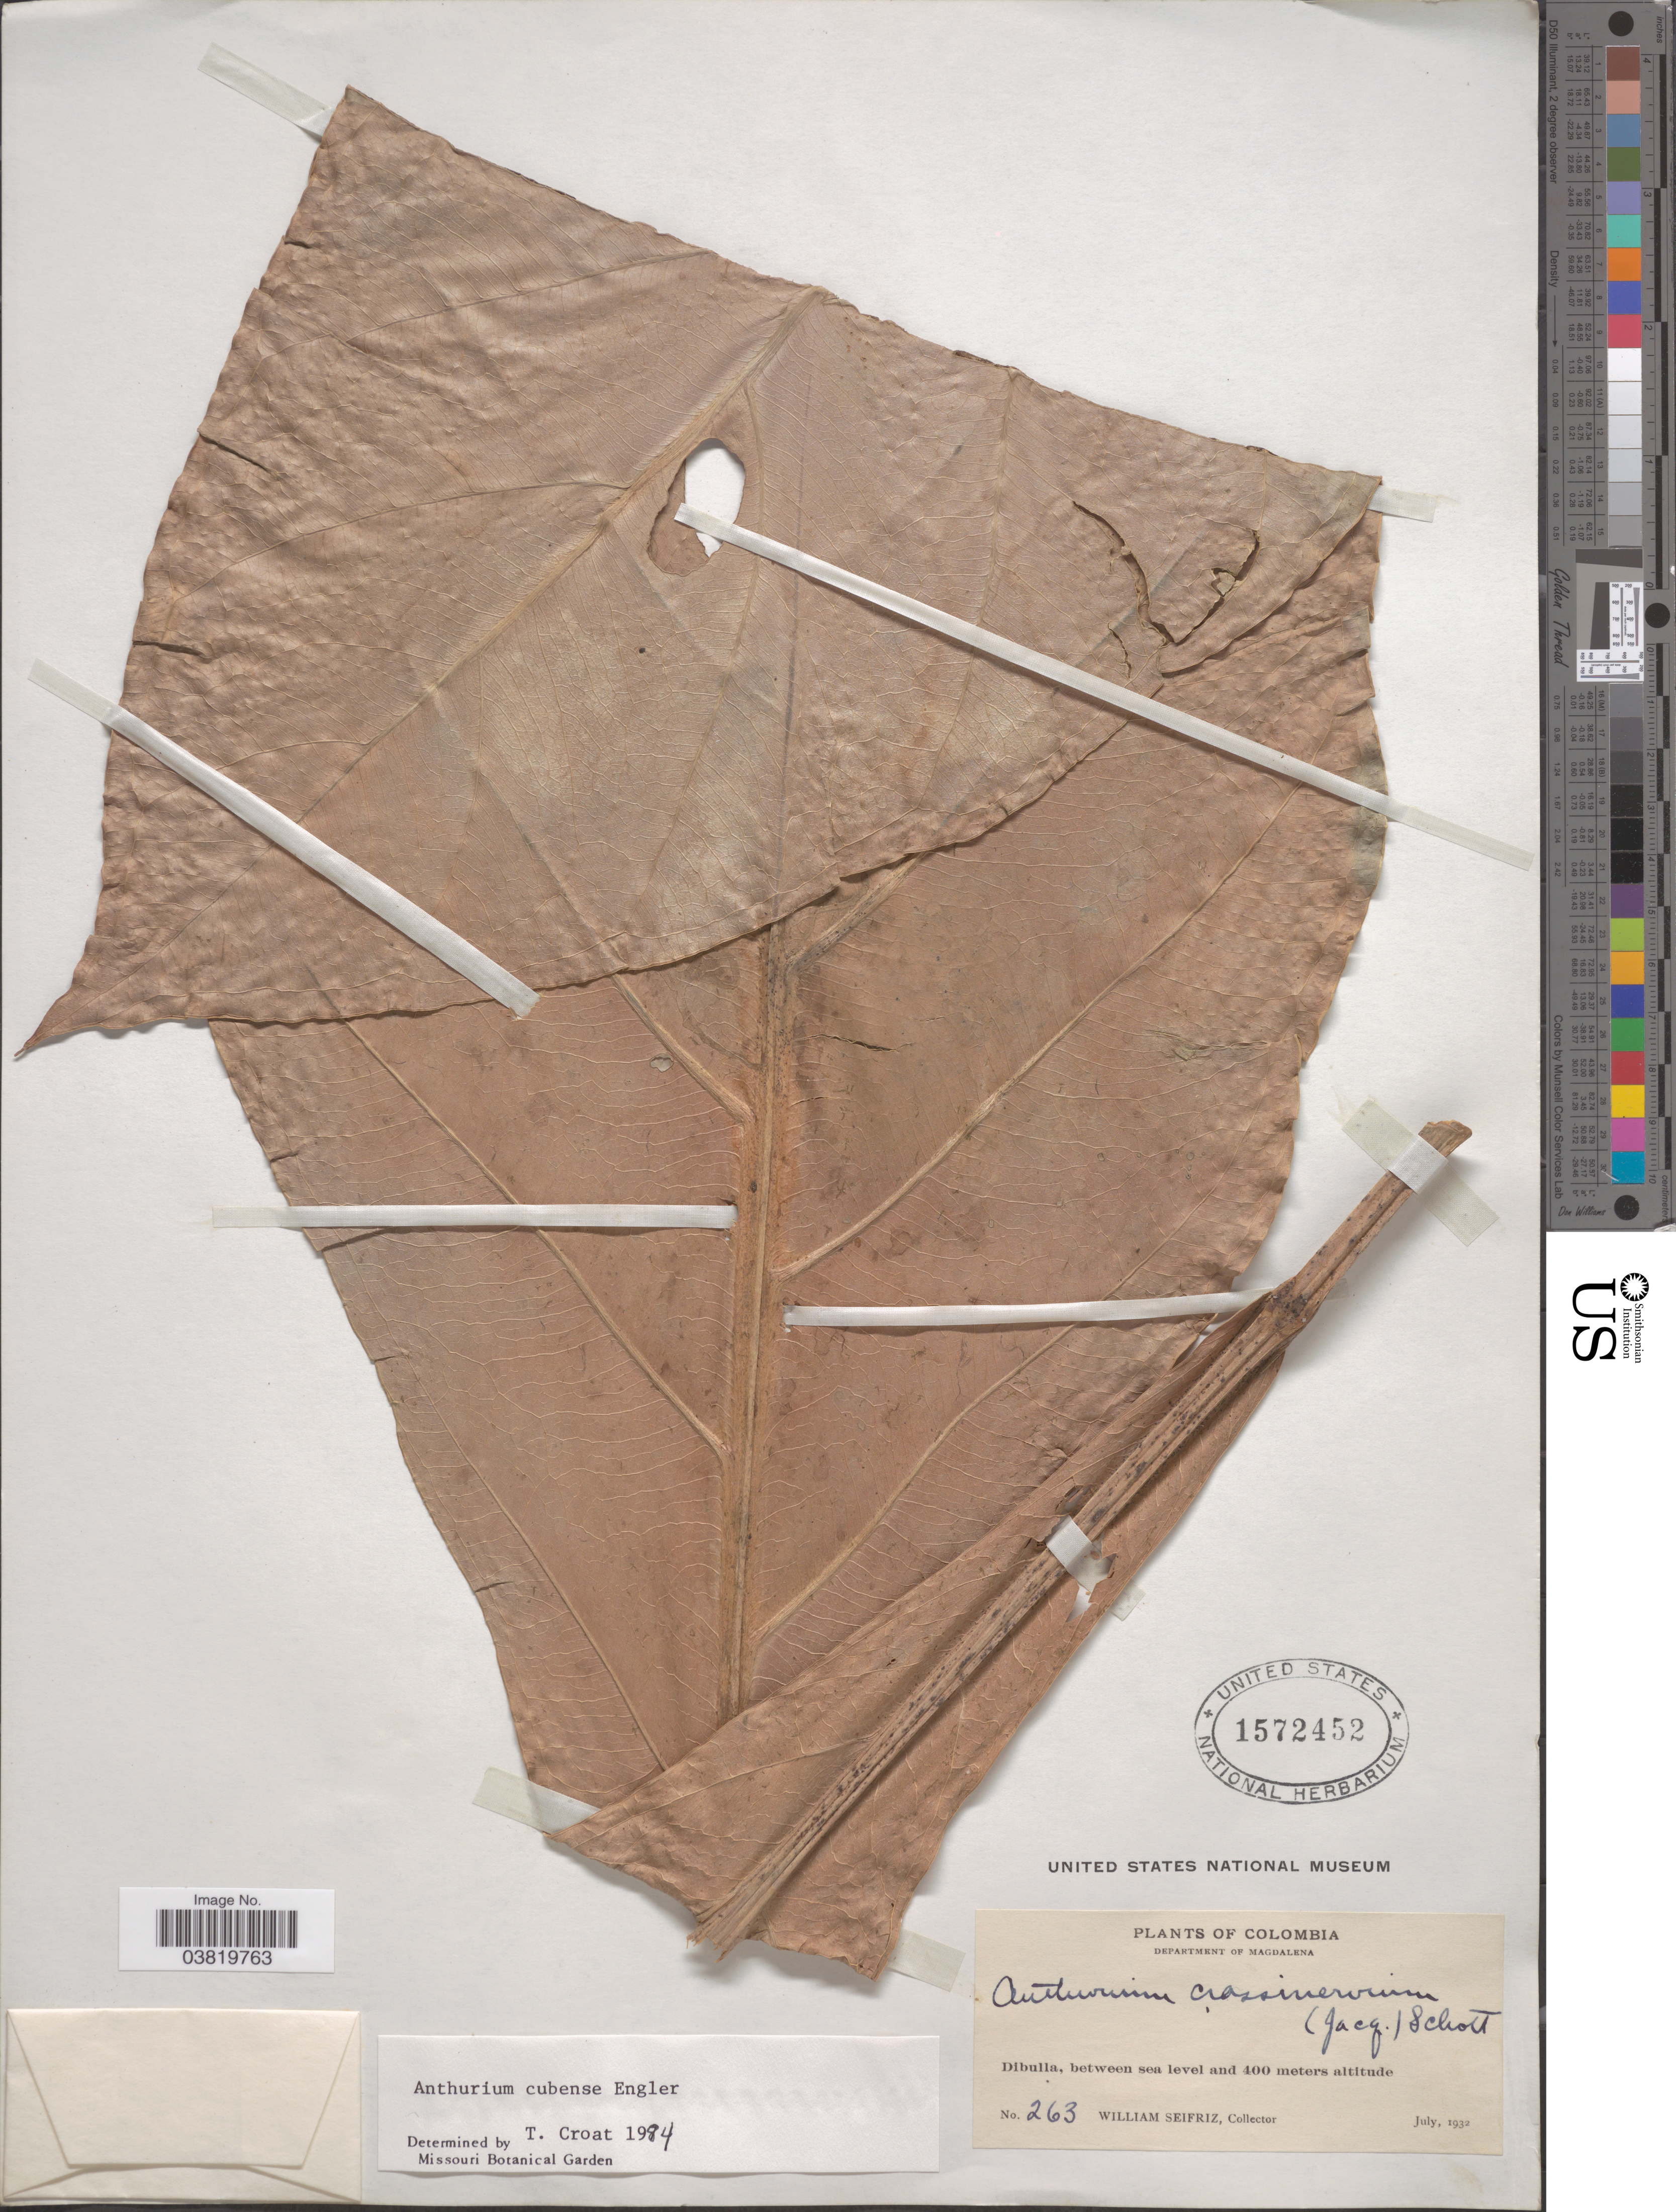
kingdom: Plantae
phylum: Tracheophyta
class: Liliopsida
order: Alismatales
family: Araceae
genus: Anthurium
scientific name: Anthurium cubense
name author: Engl.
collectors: W. Seifriz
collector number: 263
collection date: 1932-07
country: Colombia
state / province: Magdalena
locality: Department of Magdalena. Dibulla.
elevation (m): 0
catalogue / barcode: US 1572452